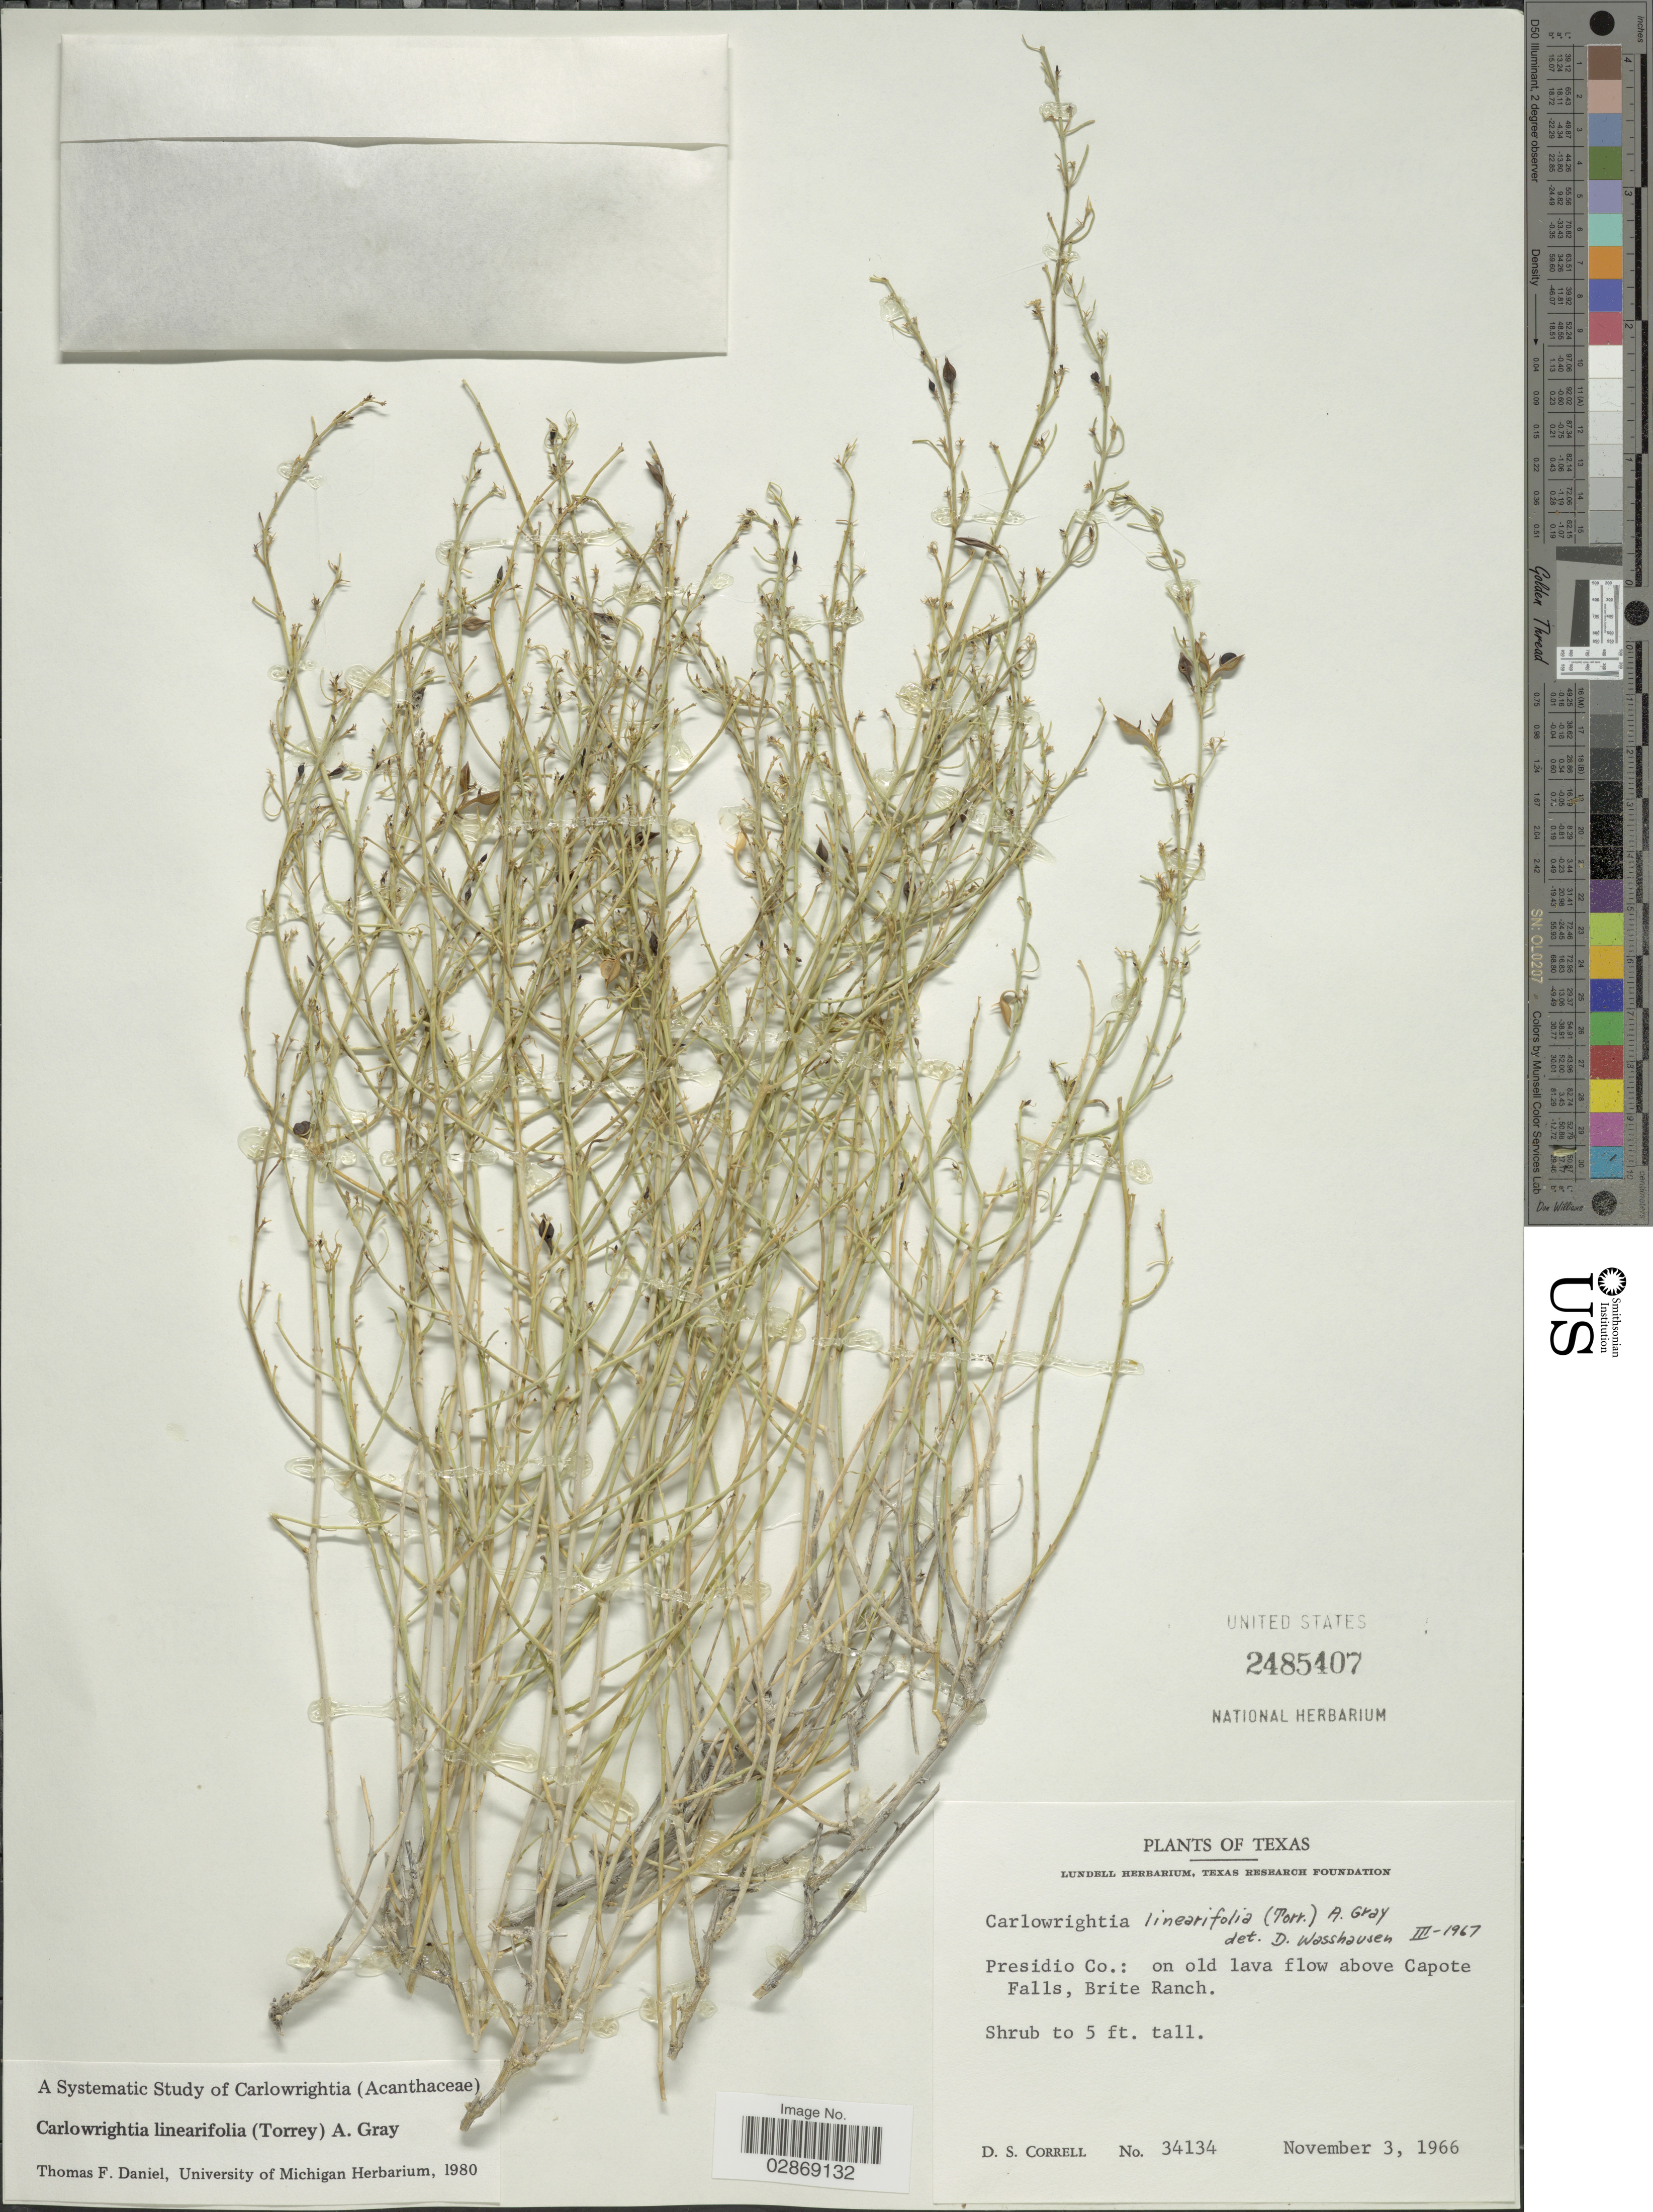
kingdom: Plantae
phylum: Tracheophyta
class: Magnoliopsida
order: Lamiales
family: Acanthaceae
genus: Carlowrightia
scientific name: Carlowrightia linearifolia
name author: (Torr.) A. Gray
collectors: D. S. Correll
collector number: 34134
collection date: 1966-11-03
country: United States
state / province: Texas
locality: Presidio Co.: on old lava flow above Capote Falls, Brite Ranch.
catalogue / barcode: US 2485407